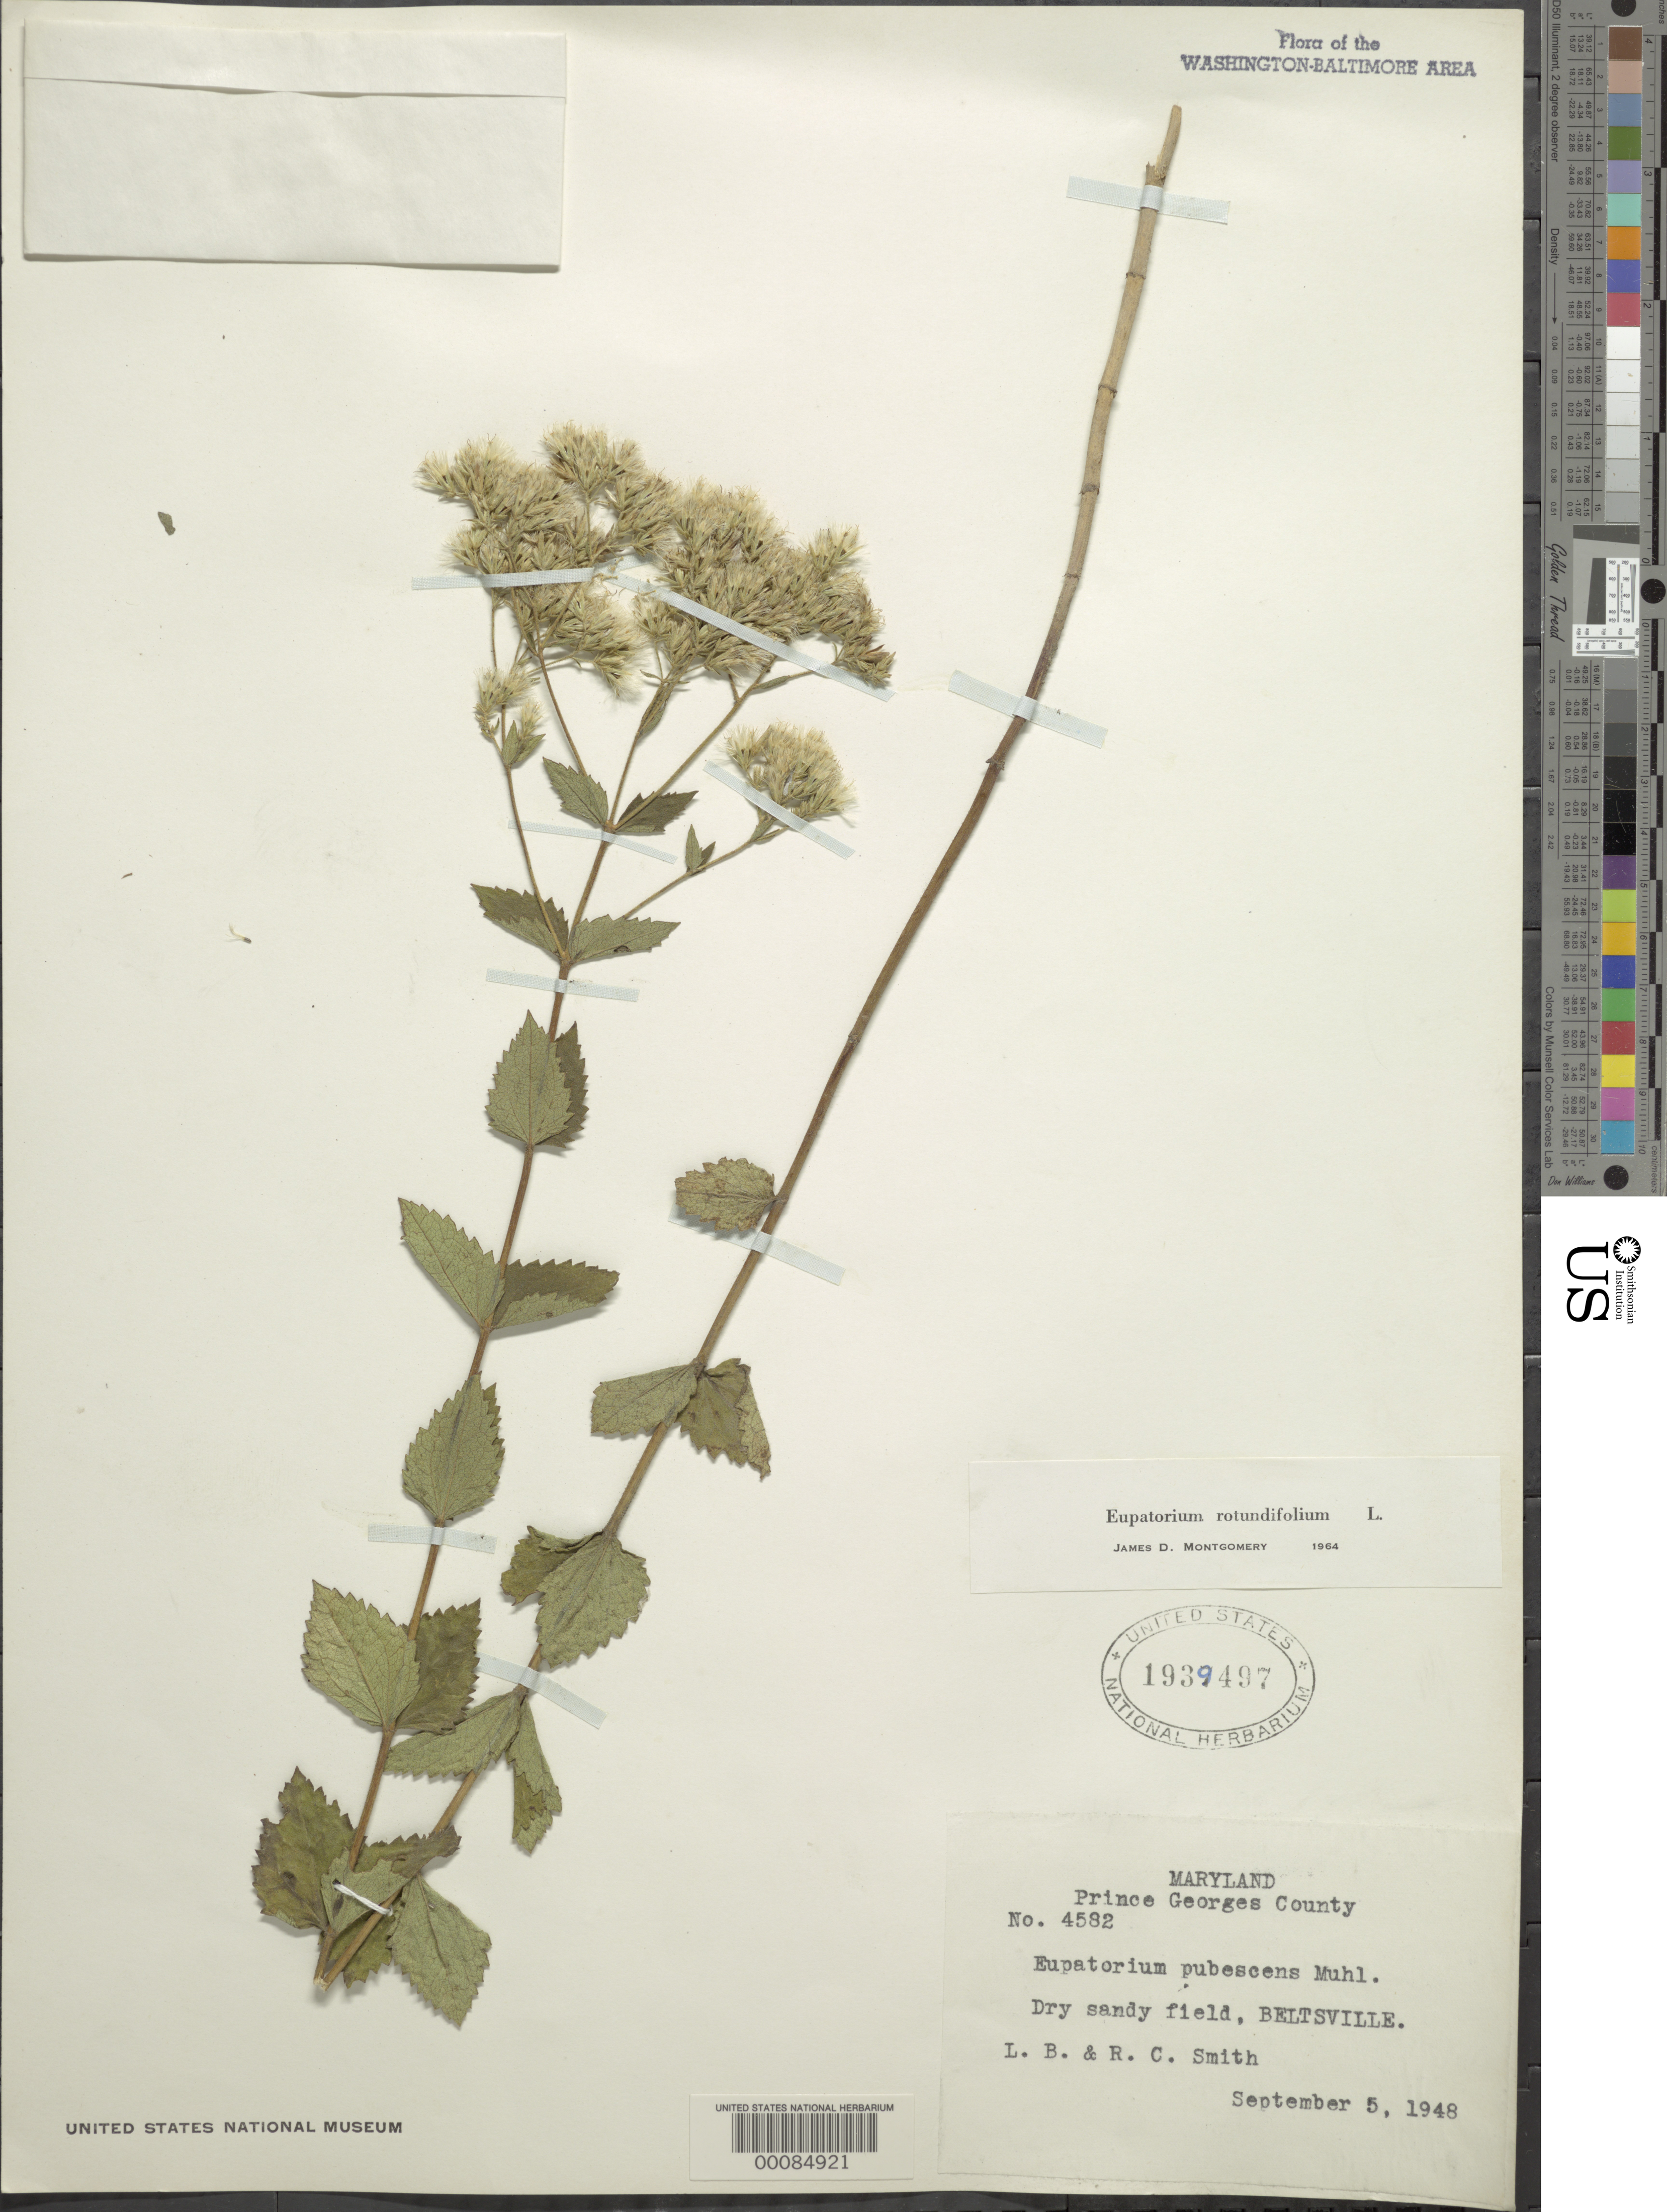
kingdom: Plantae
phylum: Tracheophyta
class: Magnoliopsida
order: Asterales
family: Asteraceae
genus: Eupatorium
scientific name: Eupatorium rotundifolium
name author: L.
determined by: Montgomery, J. D.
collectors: L. Smith & R. C. Smith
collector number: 4582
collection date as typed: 05 Sep 1948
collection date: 1948-09-05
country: United States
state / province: Maryland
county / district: Prince George's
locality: Beltsville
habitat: Dry sandy field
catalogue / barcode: US 1939497